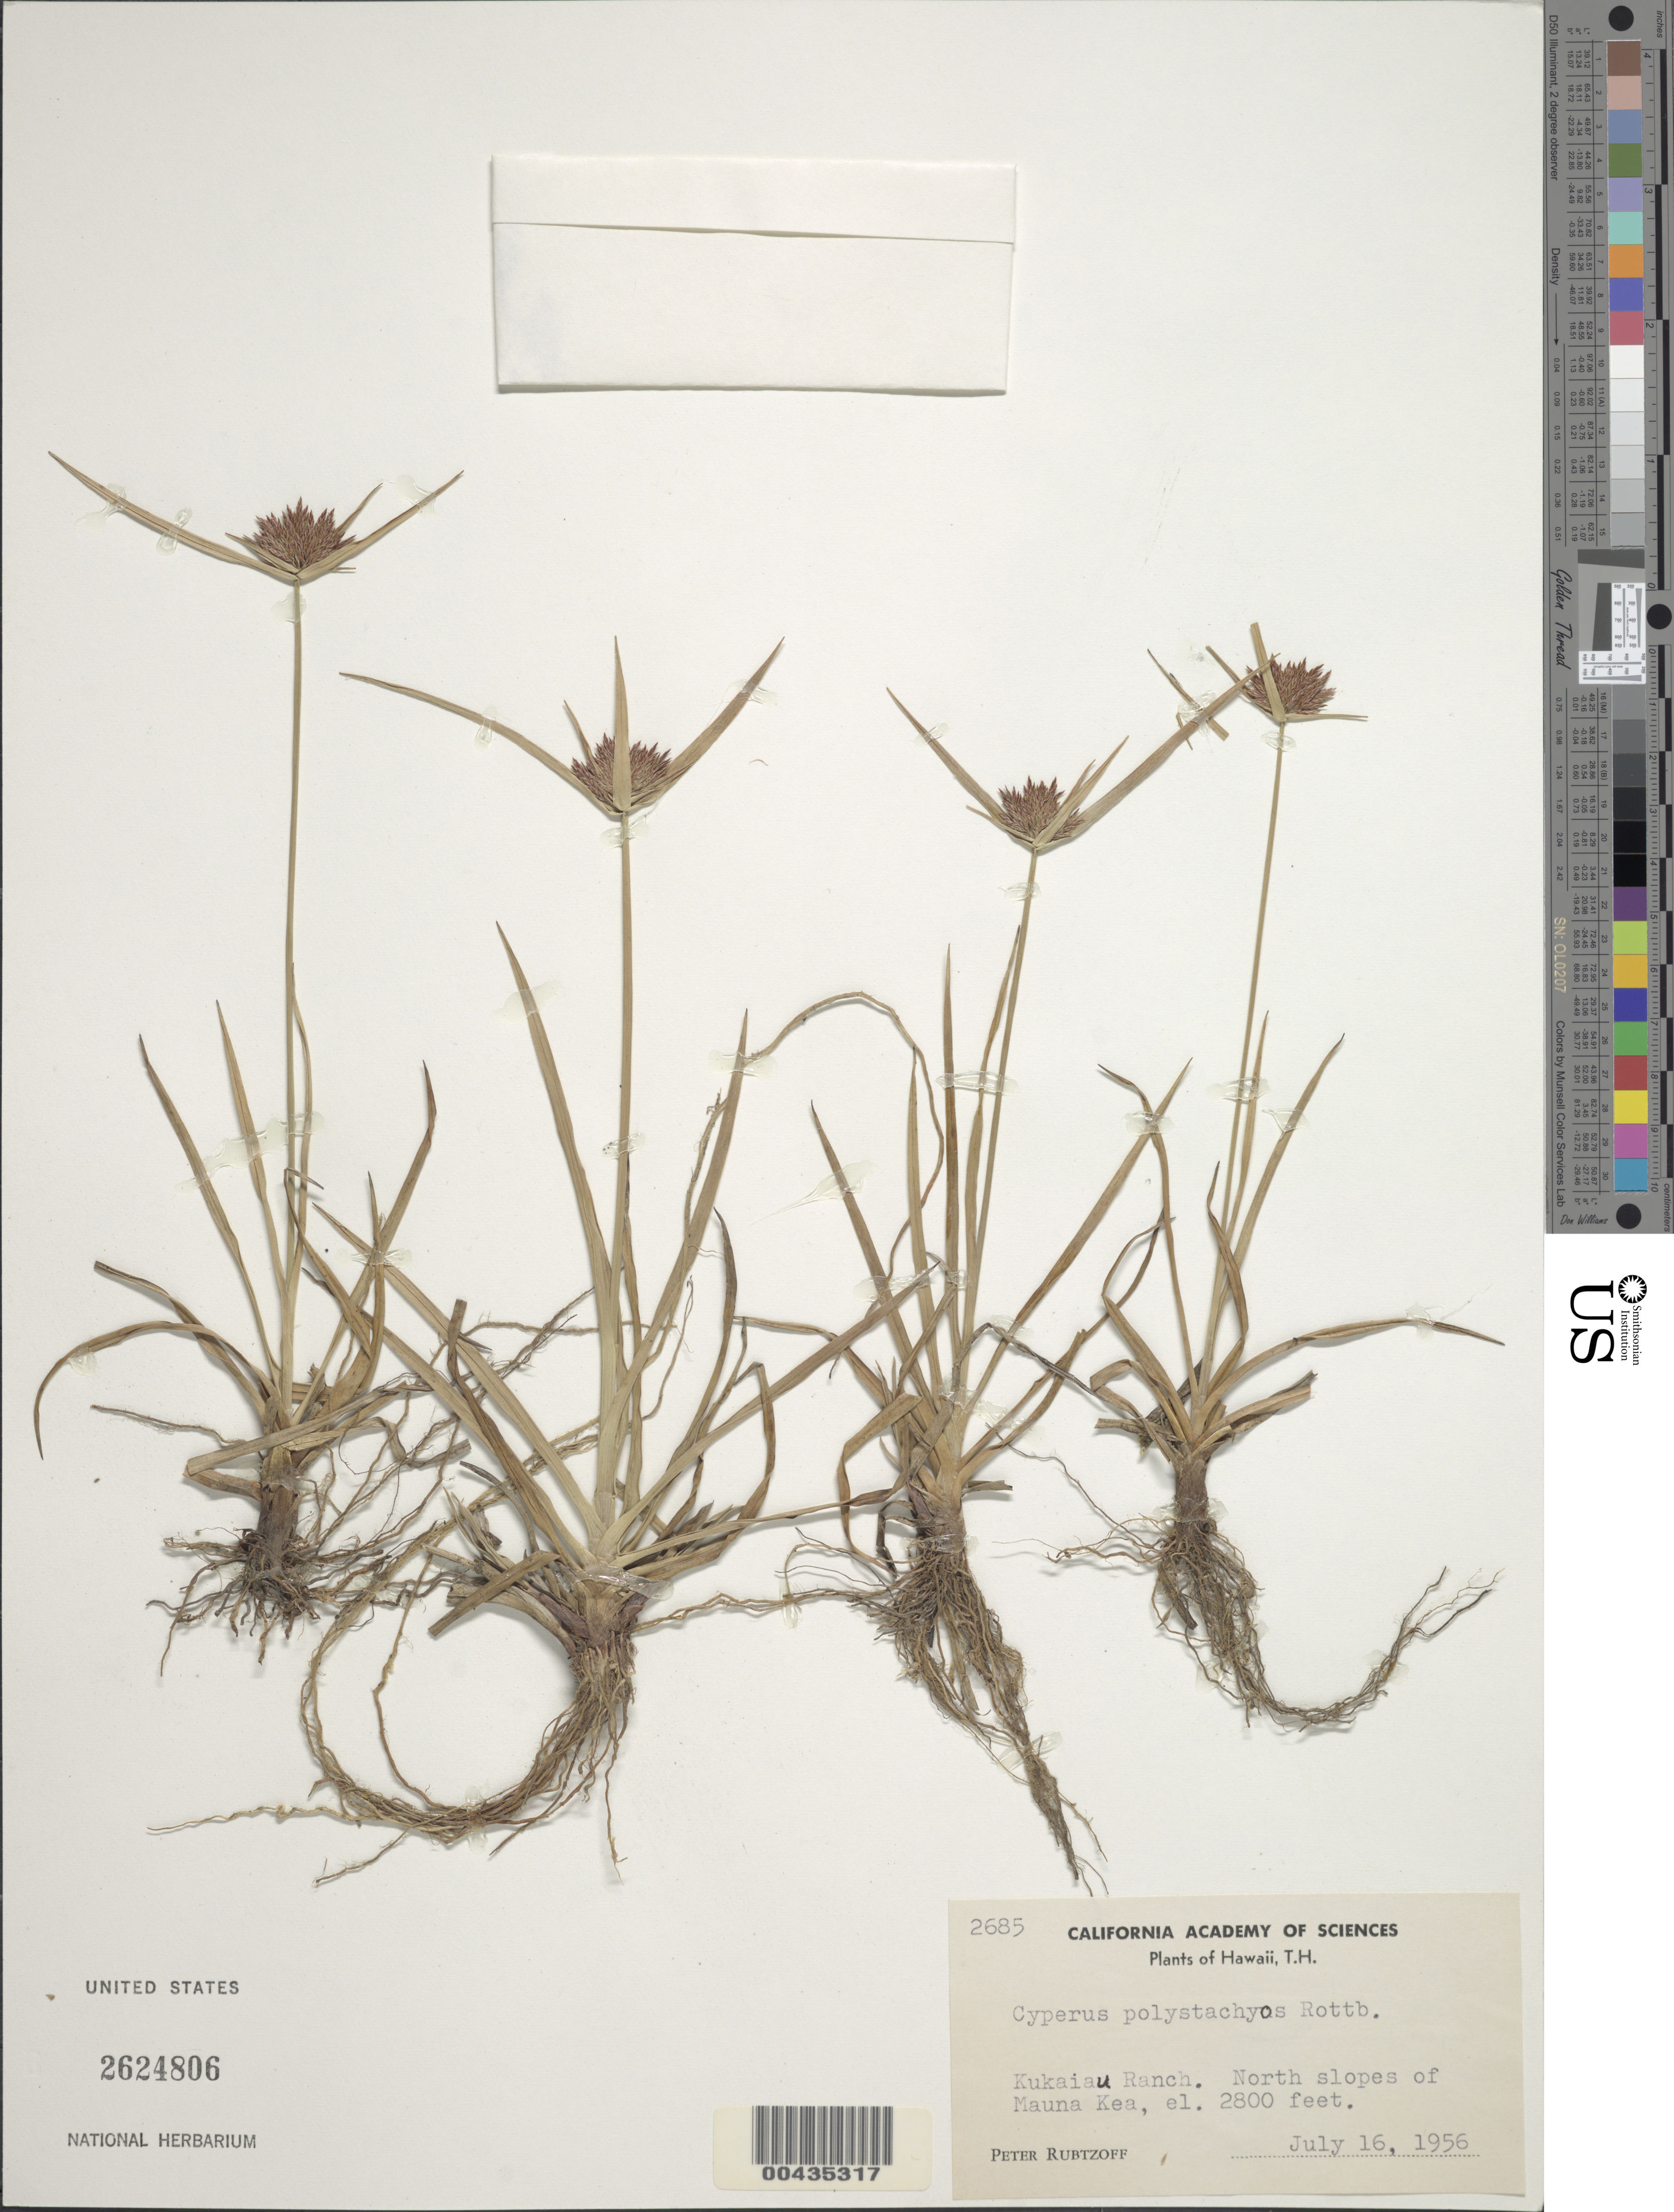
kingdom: Plantae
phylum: Tracheophyta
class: Liliopsida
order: Poales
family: Cyperaceae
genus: Cyperus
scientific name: Cyperus polystachyos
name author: Rottb.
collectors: P. Rubtzoff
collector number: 2685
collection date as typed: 16 Jul 1956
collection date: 1956-07-16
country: United States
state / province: Hawaii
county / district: Hawaii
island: Hawaii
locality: Kukaiau Ranch. N slopes of Mauna Kea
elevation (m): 853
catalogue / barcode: US 2624806